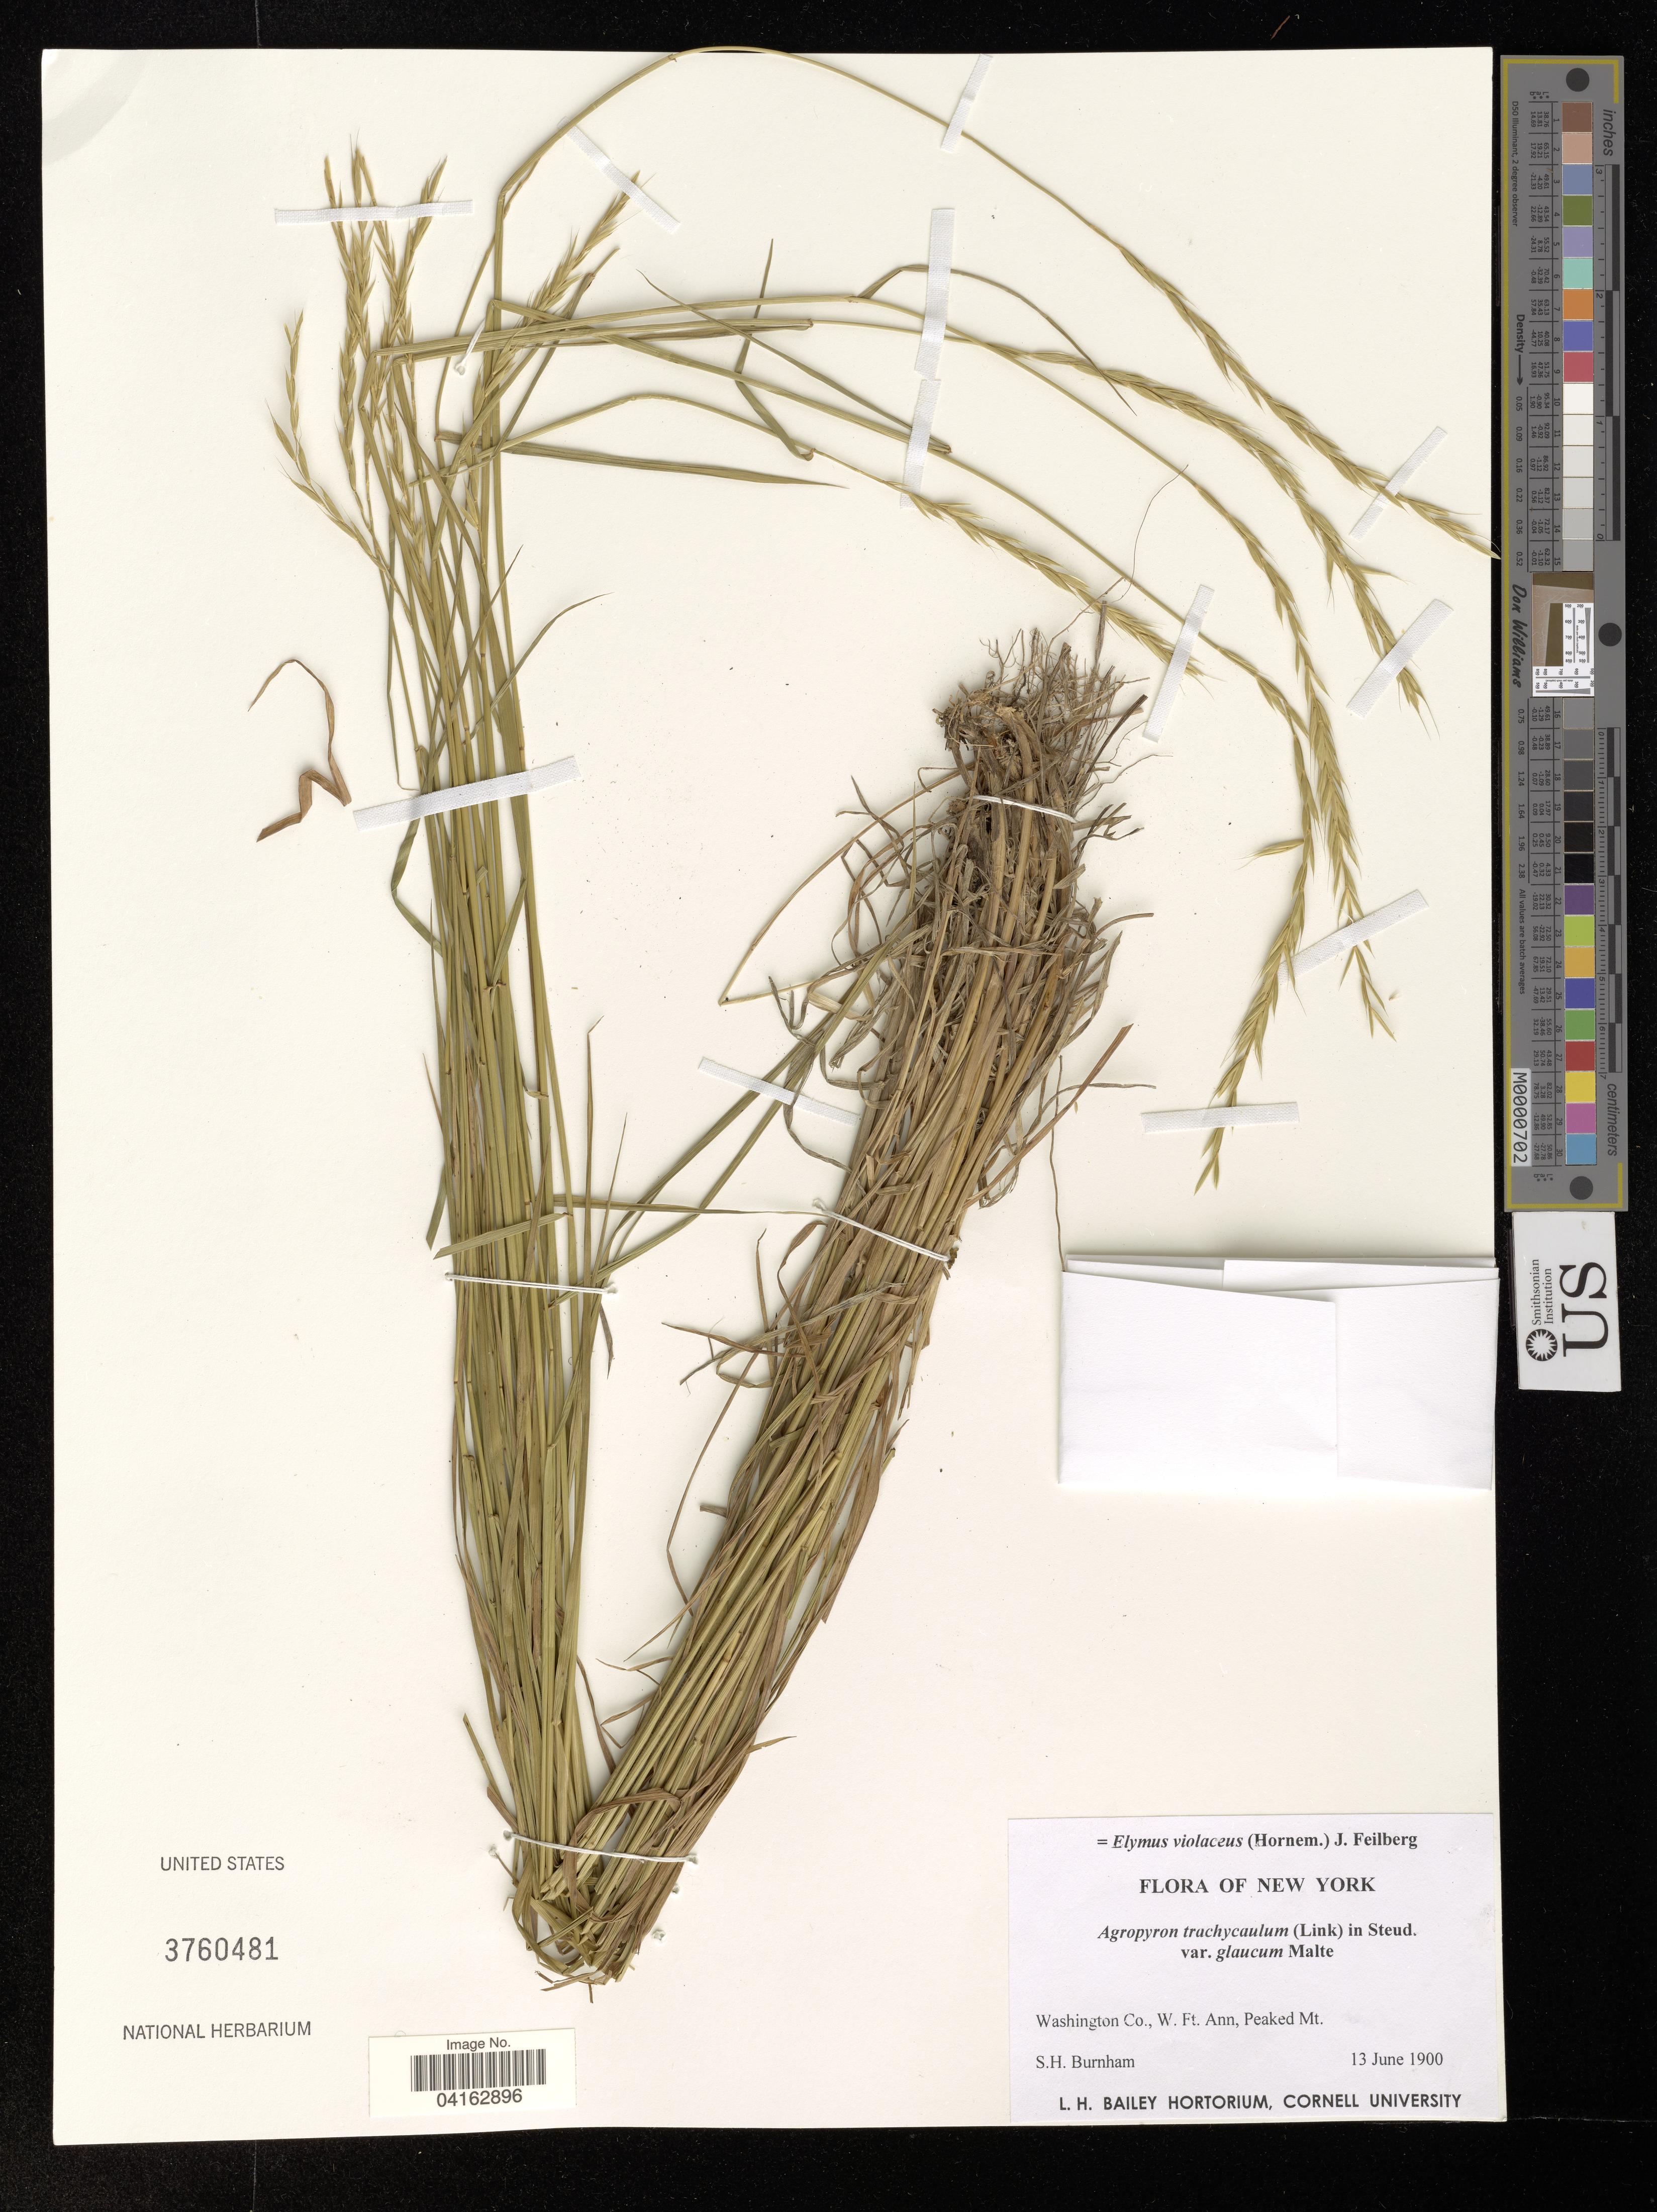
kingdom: Plantae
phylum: Tracheophyta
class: Liliopsida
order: Poales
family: Poaceae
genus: Elymus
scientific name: Elymus violaceus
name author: (Hornem.) Feilberg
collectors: S. Burnham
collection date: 1900-06-13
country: United States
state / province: New York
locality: Washington Co., W. Ft. Ann, Peaked Mt.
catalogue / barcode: US 3760481